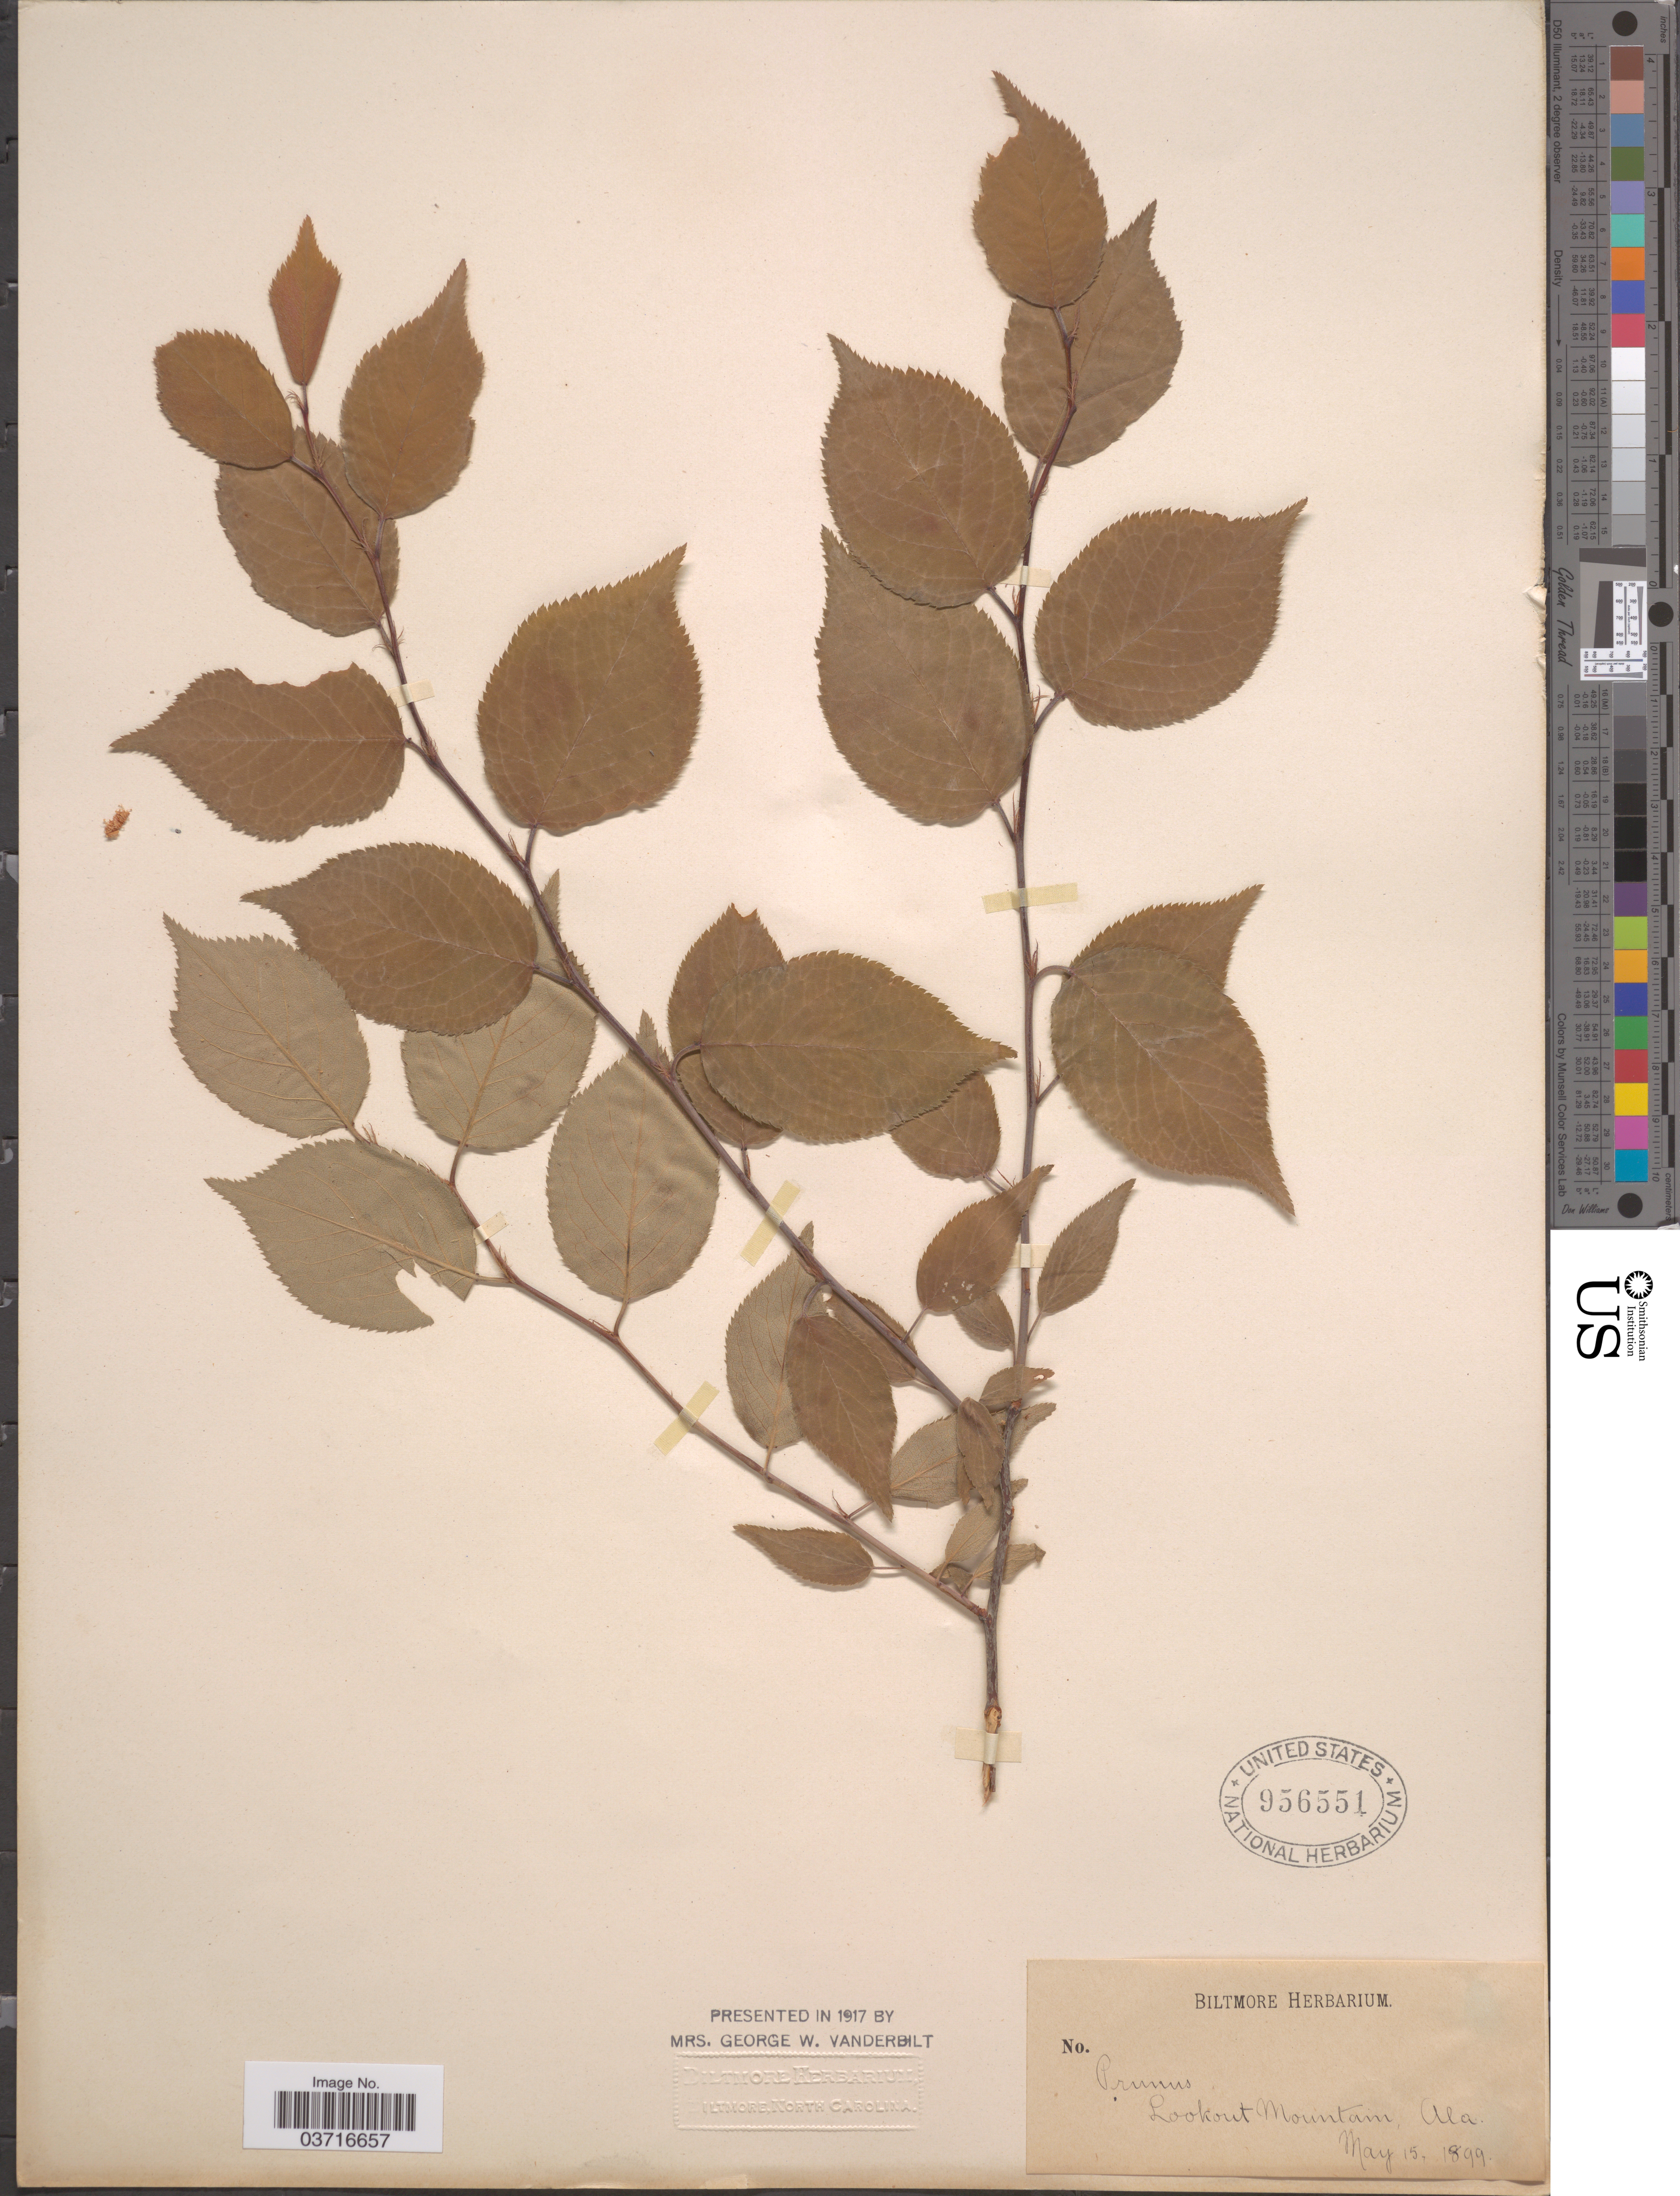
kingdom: Plantae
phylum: Tracheophyta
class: Magnoliopsida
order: Rosales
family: Rosaceae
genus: Prunus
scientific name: Prunus sp.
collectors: ex herb. Biltmore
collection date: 1899-05-15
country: United States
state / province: Alabama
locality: Lookout Mountain.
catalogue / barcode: US 956551